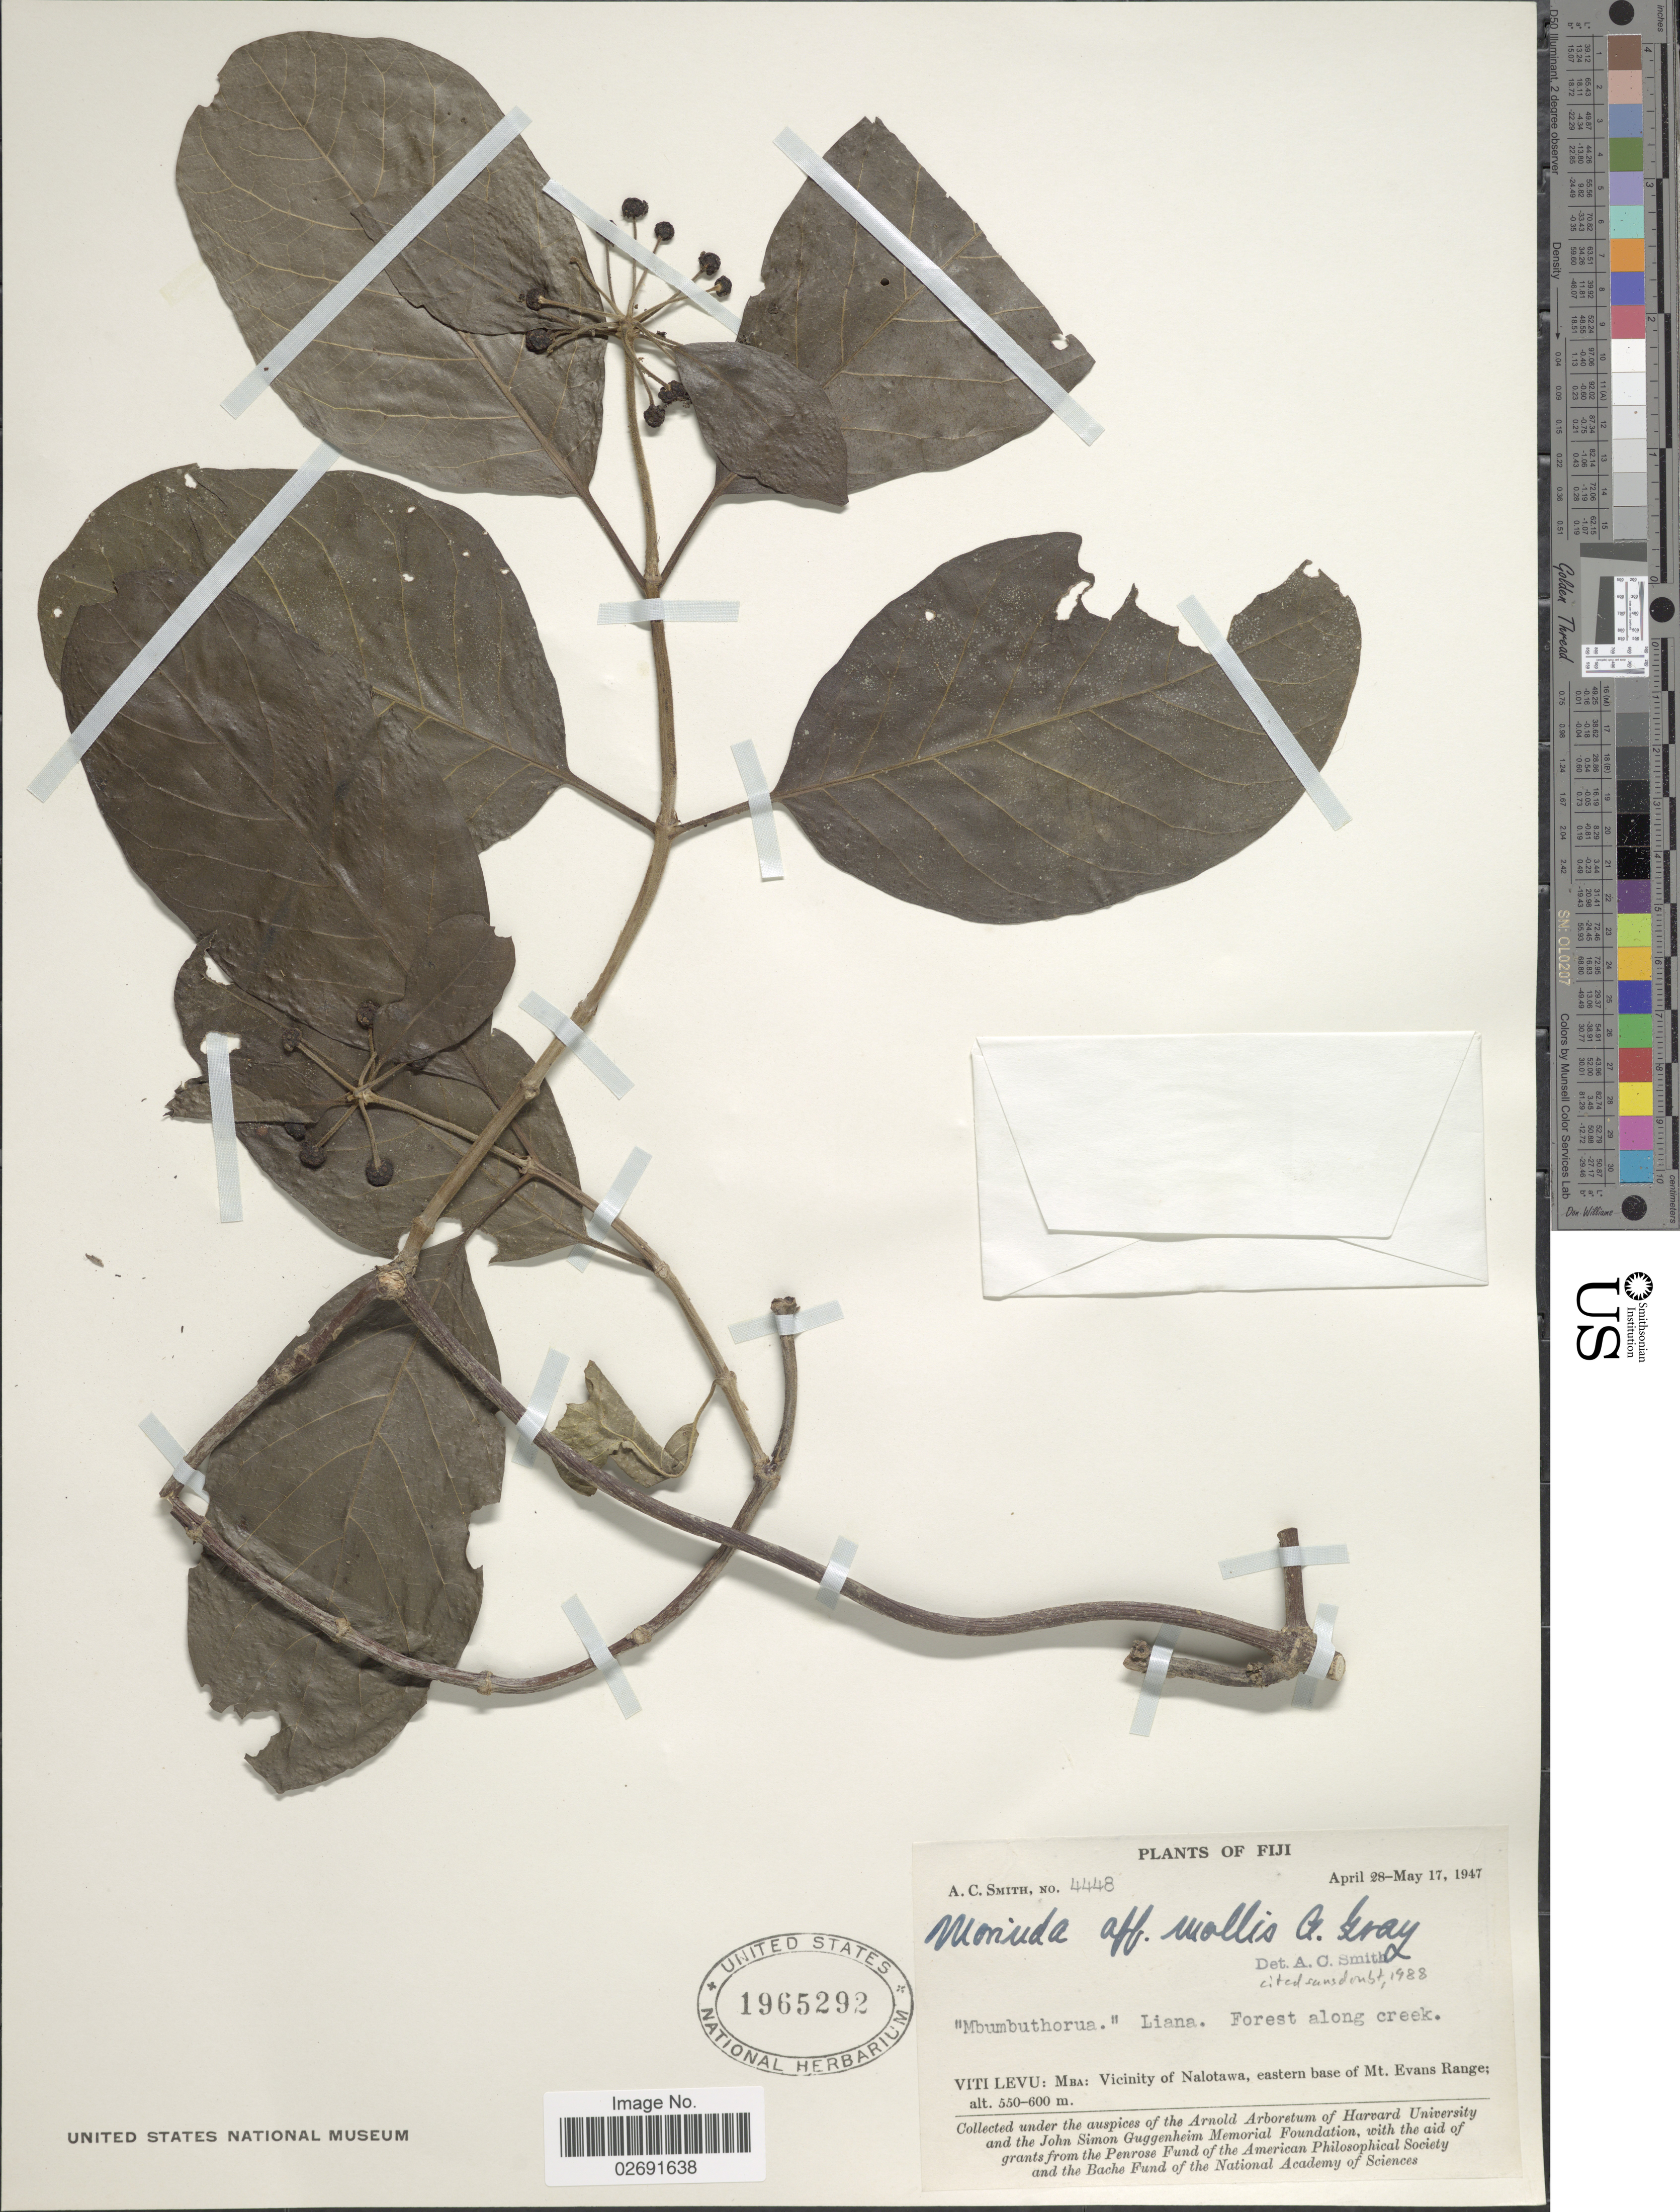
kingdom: Plantae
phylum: Tracheophyta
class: Magnoliopsida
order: Gentianales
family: Rubiaceae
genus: Gynochthodes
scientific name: Gynochthodes mollis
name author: (Razafim. & B. Bremer) A. Gray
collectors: A. C. Smith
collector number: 4448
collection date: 1947-04-28/1947-05-17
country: Fiji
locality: Mbumbuthorua.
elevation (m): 550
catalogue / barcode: US 1965292